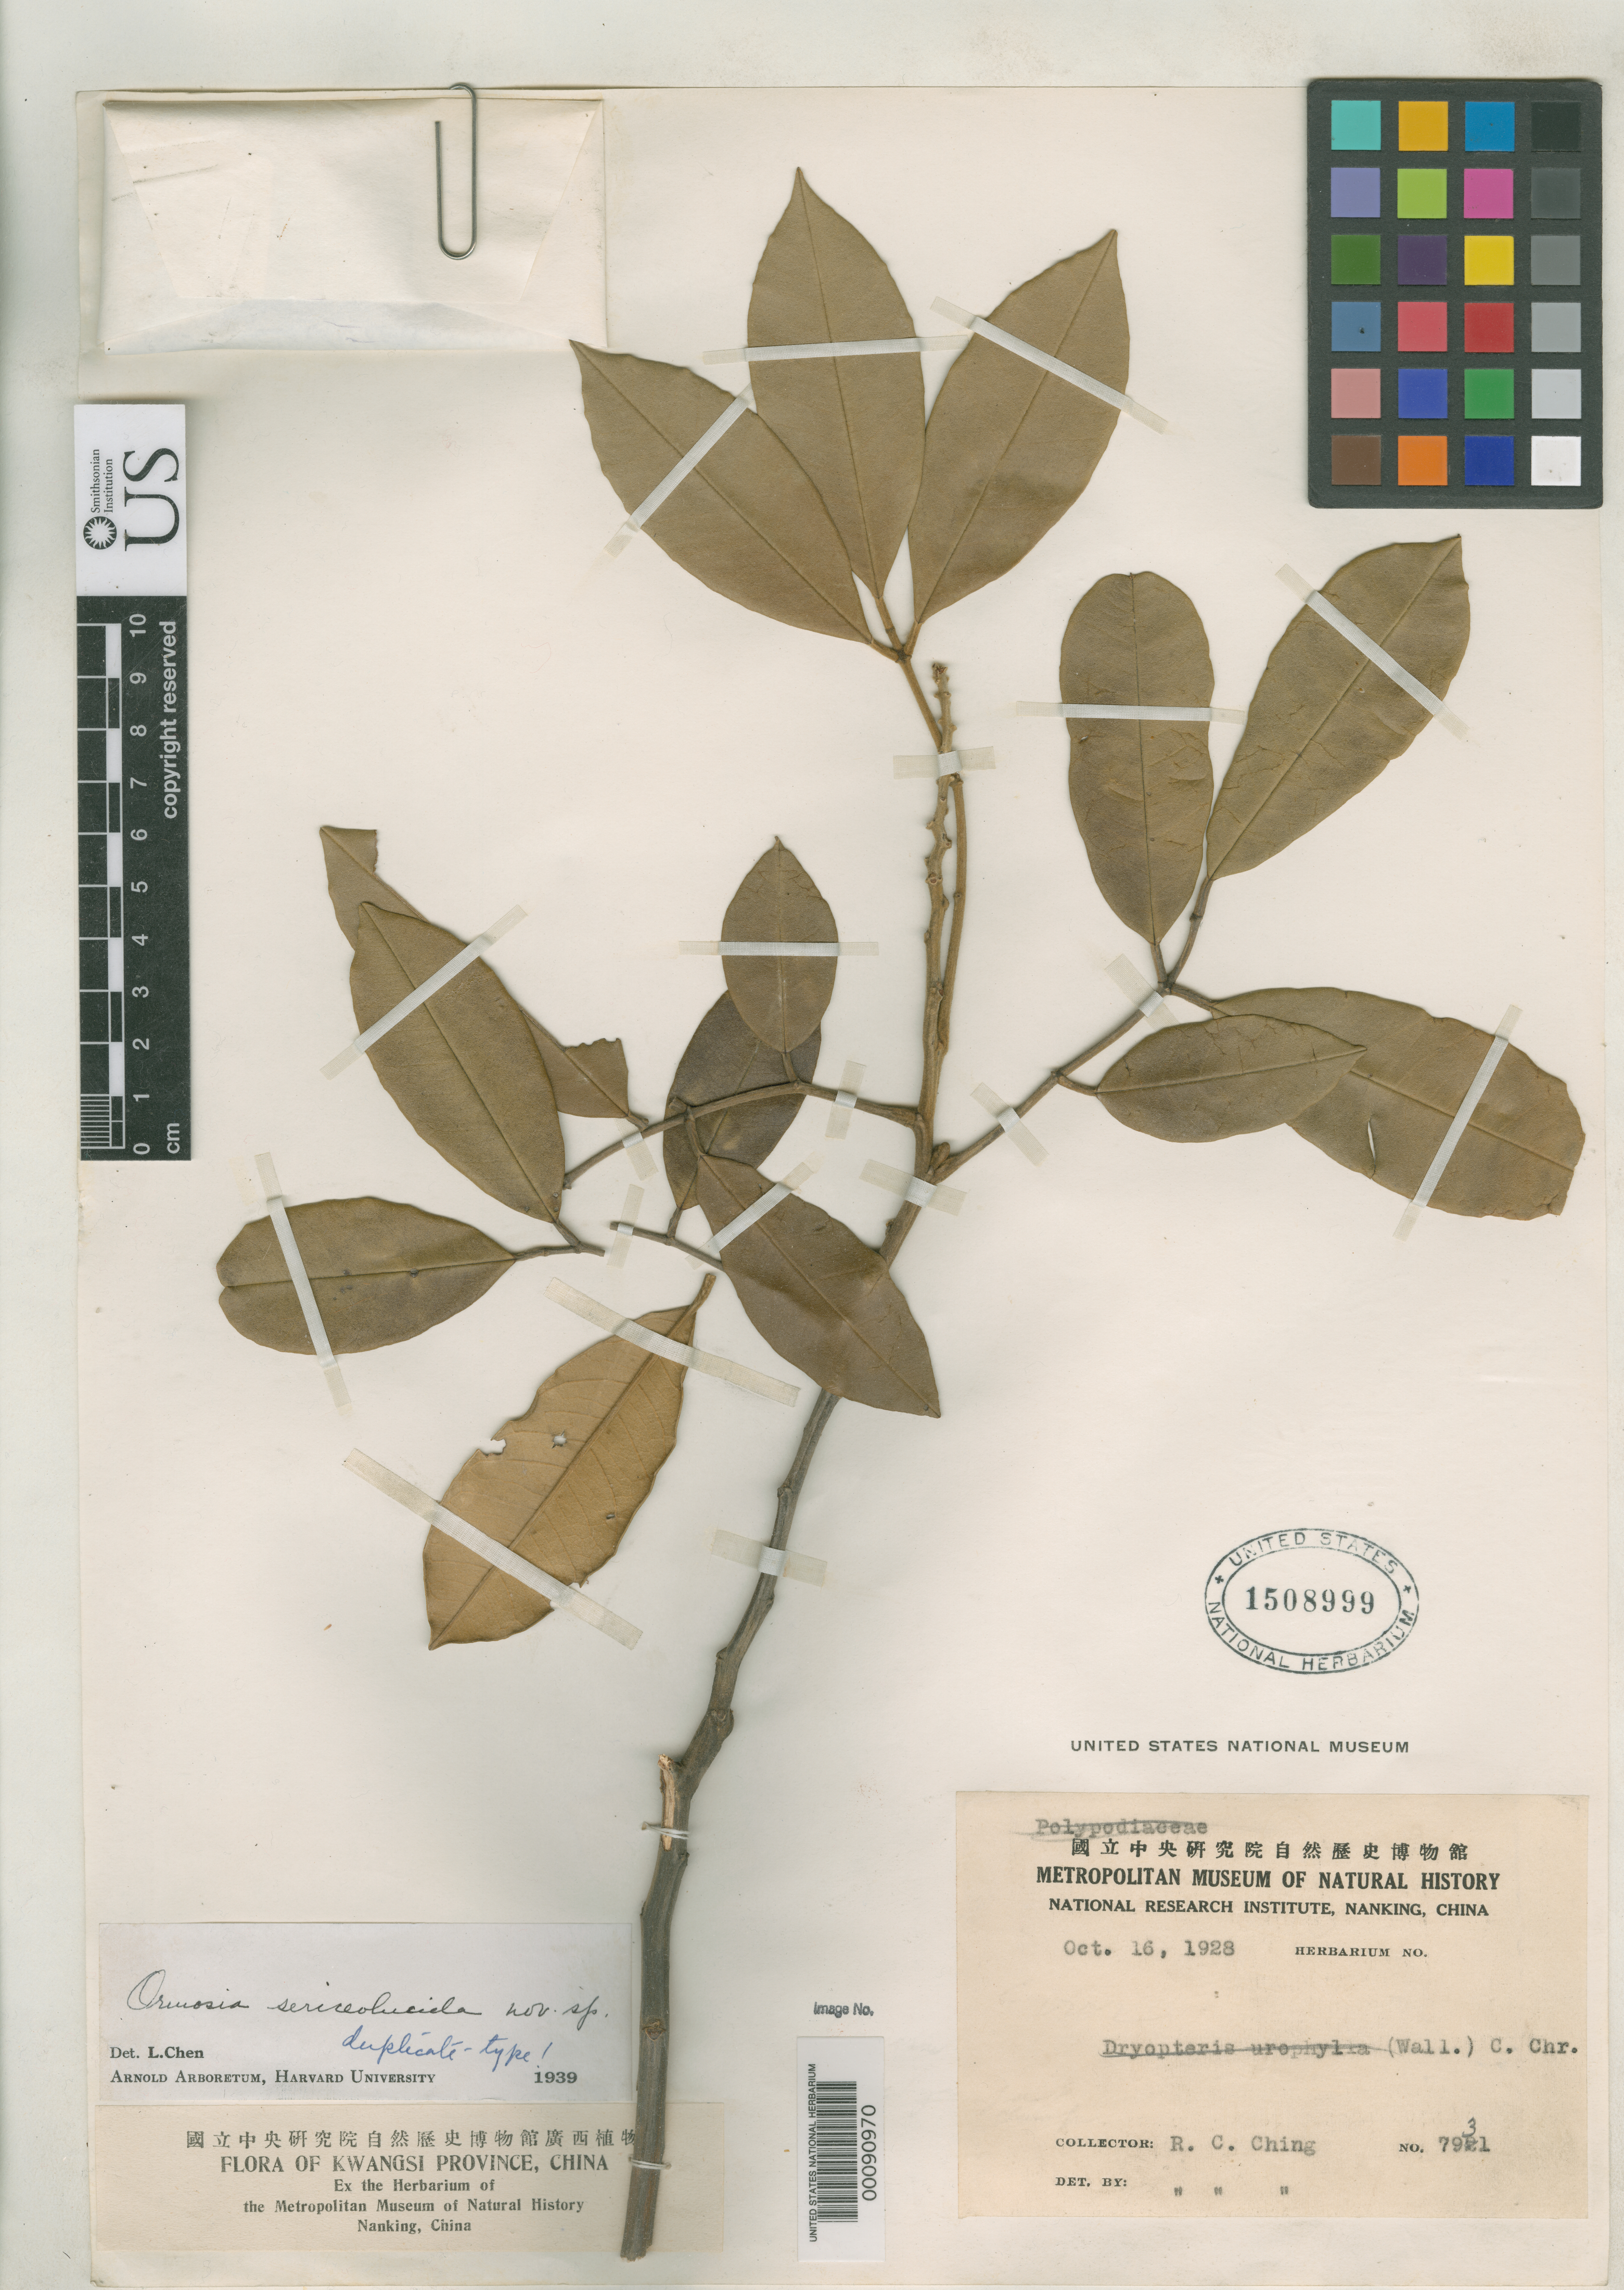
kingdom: Plantae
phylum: Tracheophyta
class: Magnoliopsida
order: Fabales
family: Fabaceae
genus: Ormosia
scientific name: Ormosia sericeolucida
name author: H.Y. Chen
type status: Isotype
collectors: R. C. Ching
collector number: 7931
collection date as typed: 16 Oct 1928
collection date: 1928-10-16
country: China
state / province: Guangxi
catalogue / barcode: US 1508999